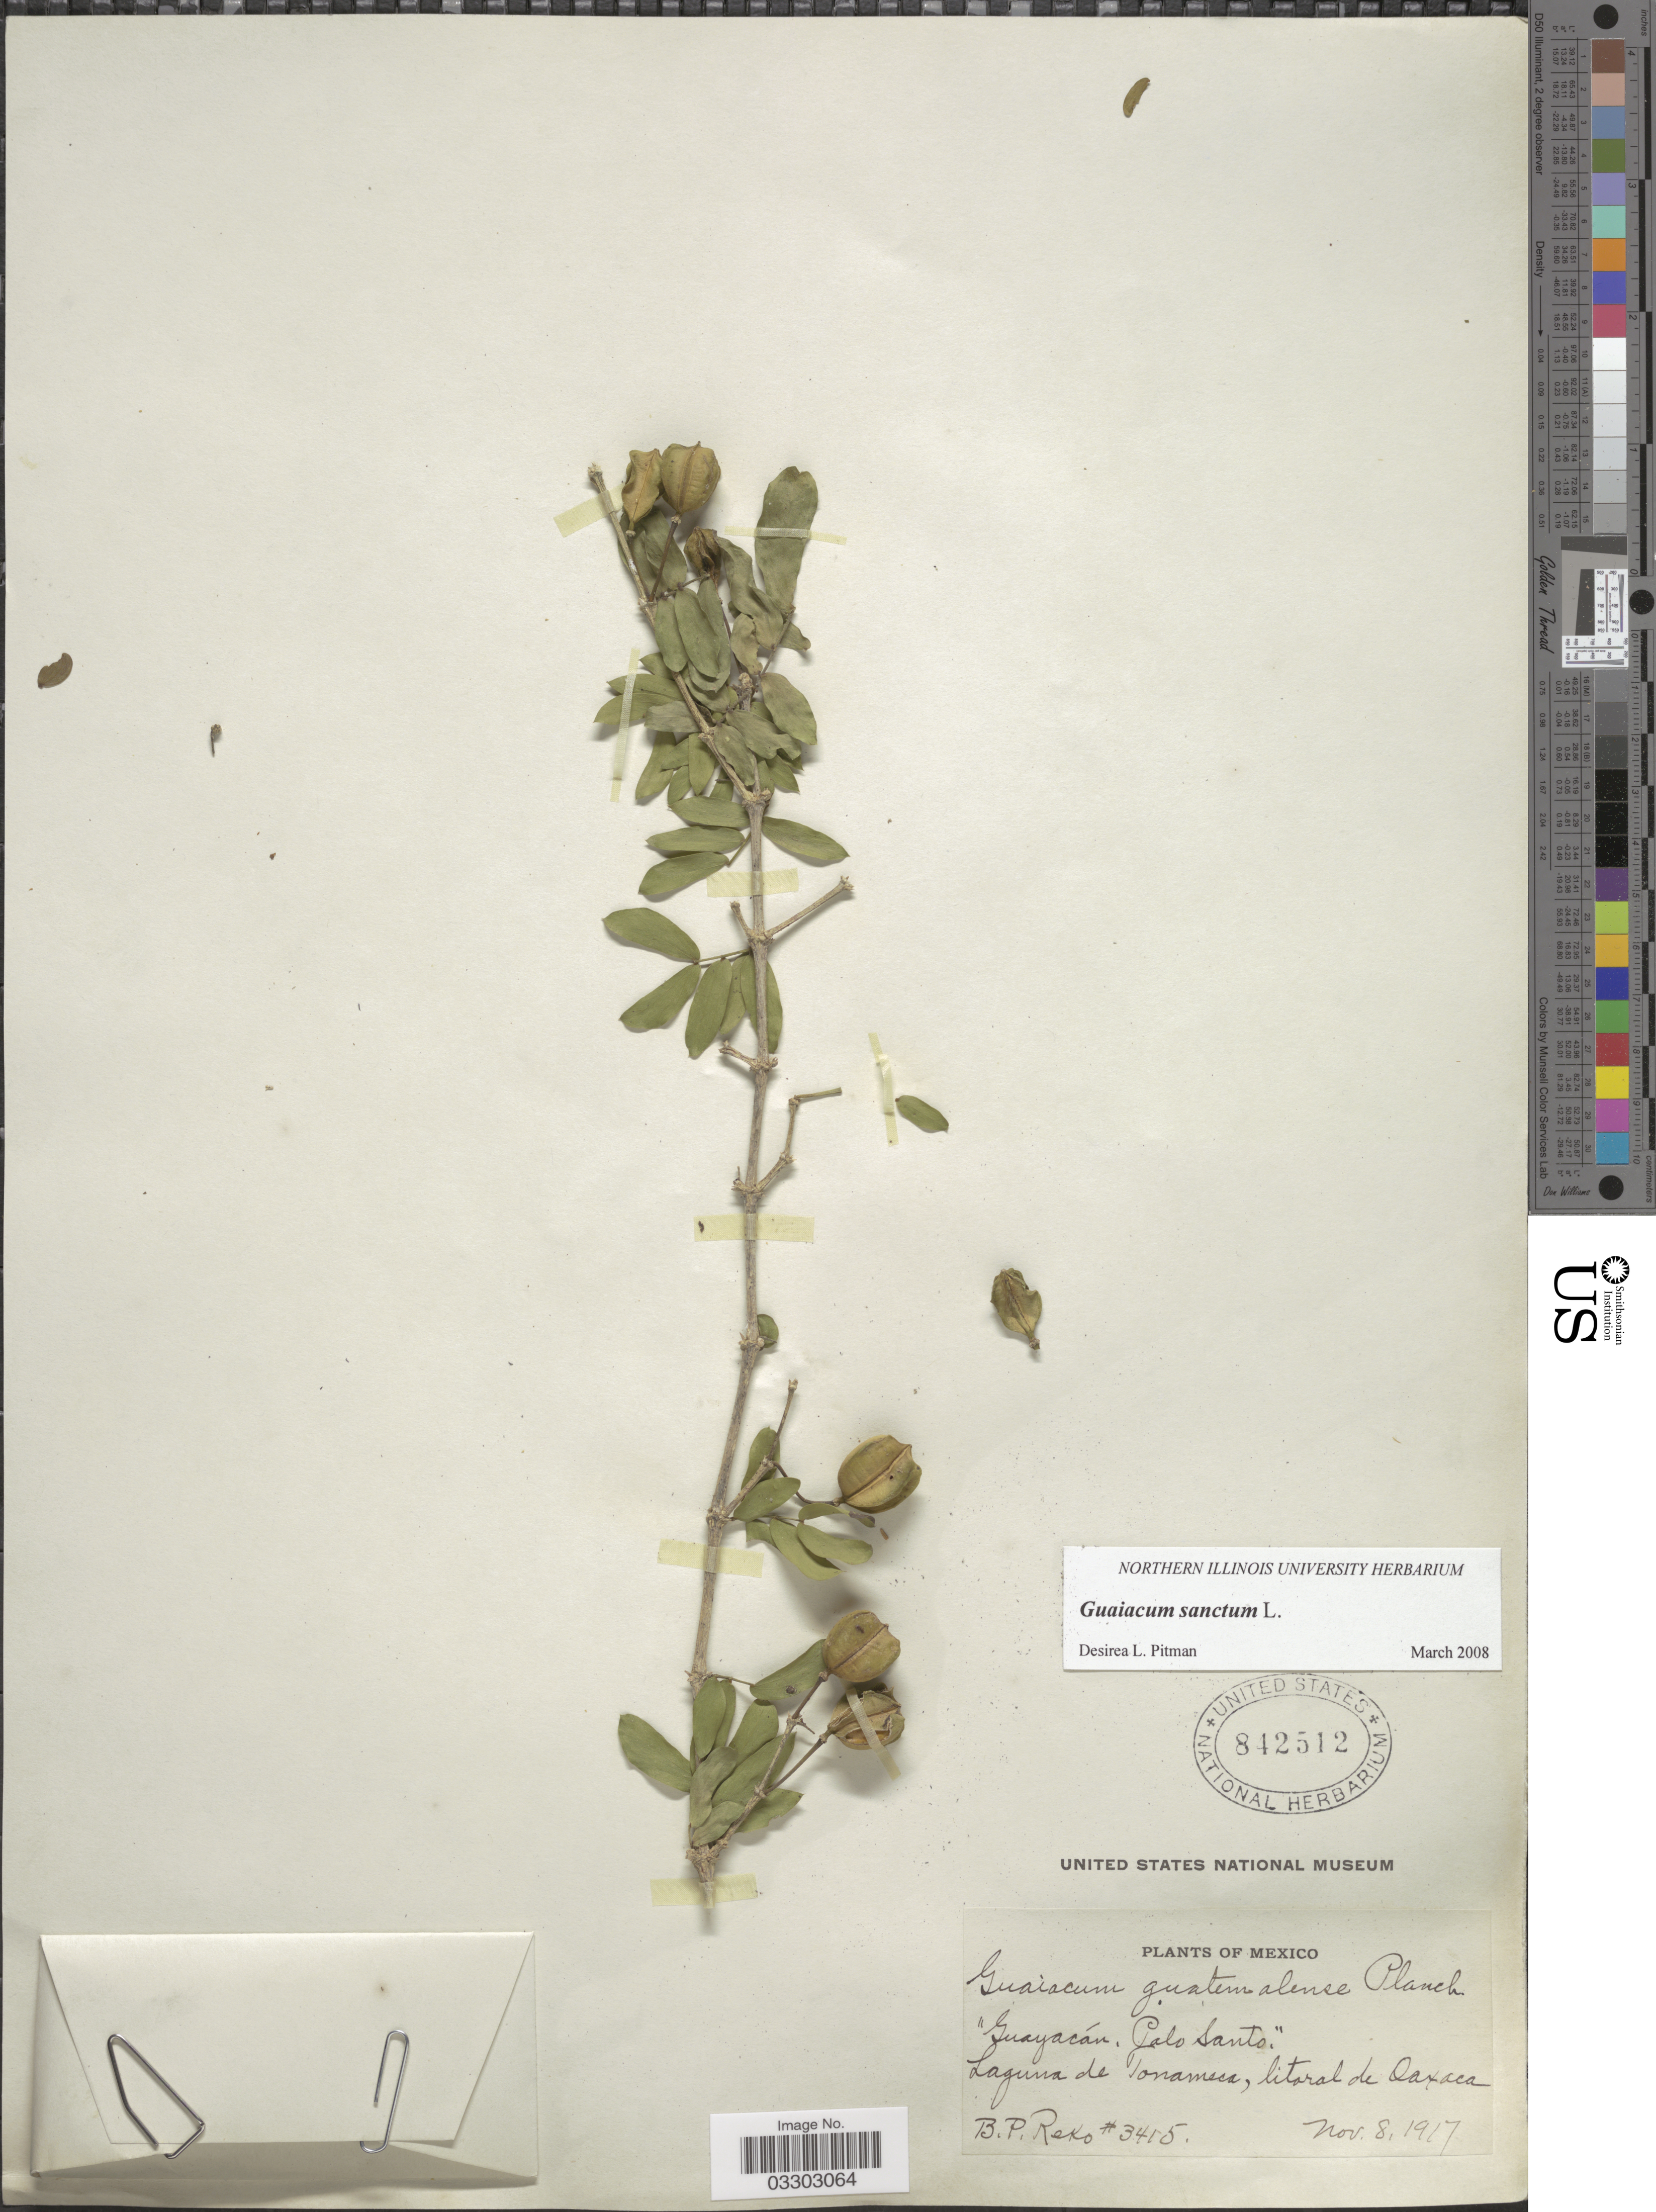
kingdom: Plantae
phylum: Tracheophyta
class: Magnoliopsida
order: Zygophyllales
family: Zygophyllaceae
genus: Guaiacum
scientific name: Guaiacum sanctum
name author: L.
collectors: B. P. Reko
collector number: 3415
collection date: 1917-11-08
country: Mexico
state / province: Oaxaca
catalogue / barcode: US 842512